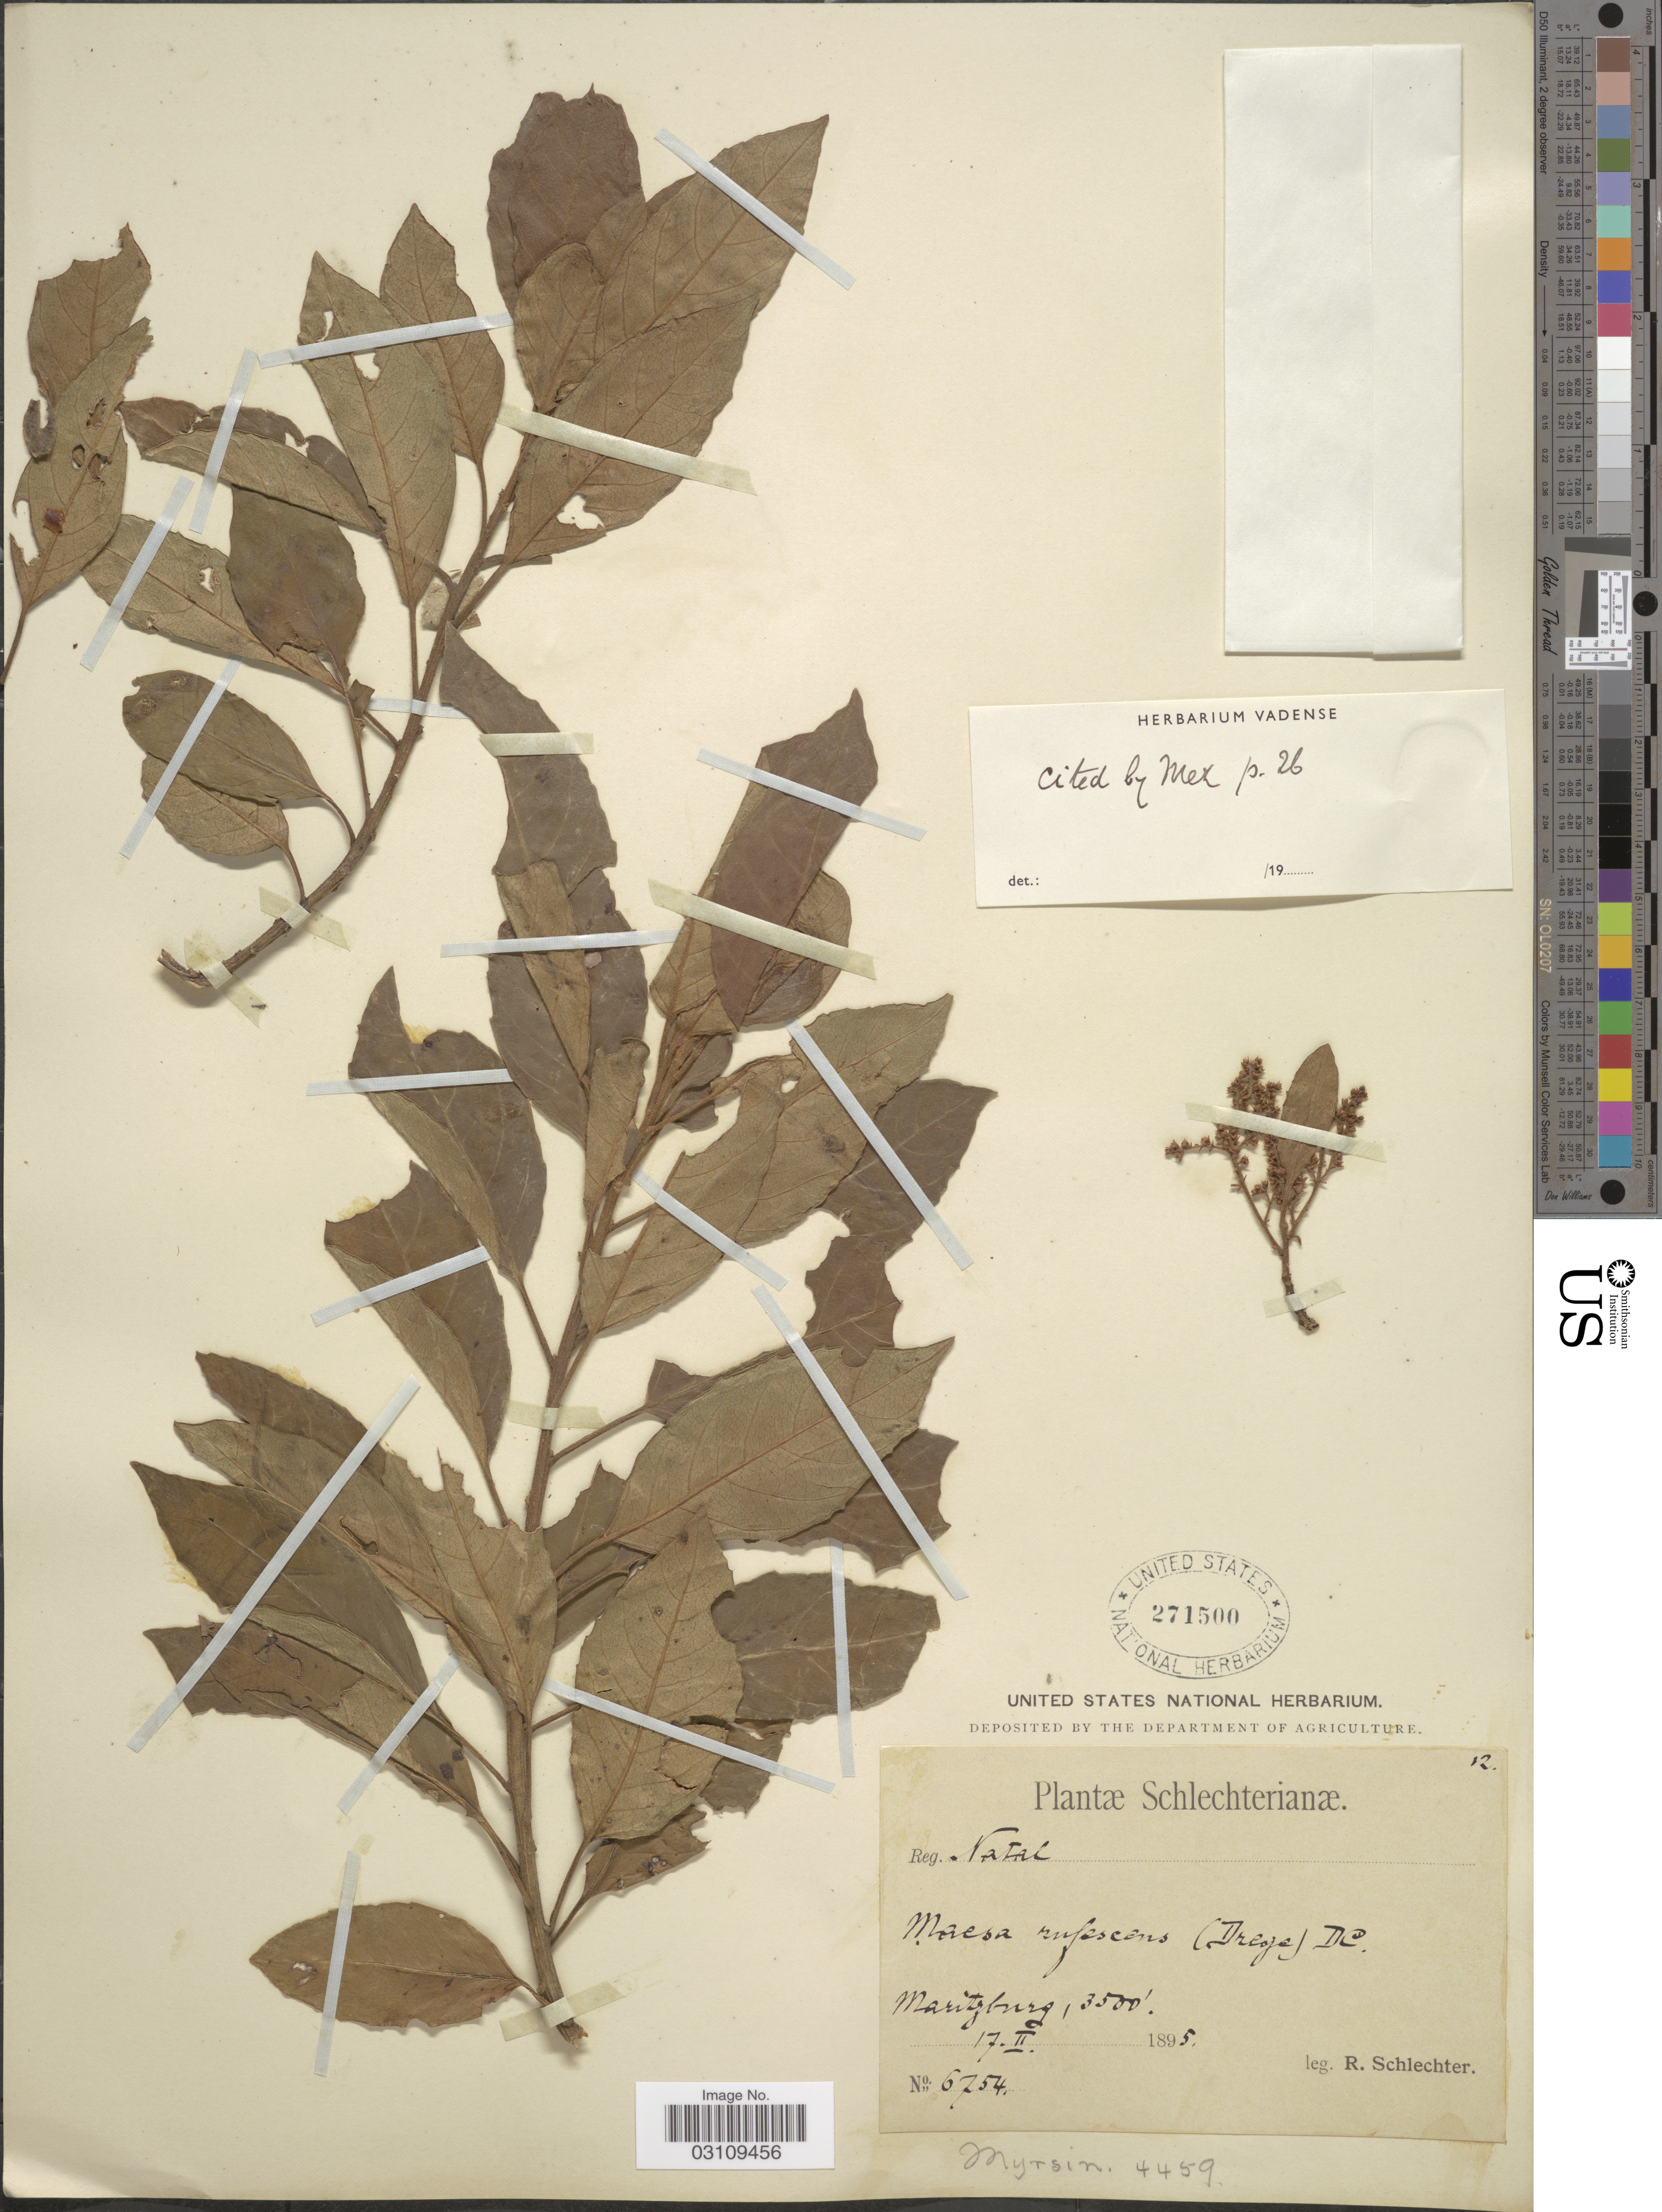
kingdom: Plantae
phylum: Tracheophyta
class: Magnoliopsida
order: Ericales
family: Primulaceae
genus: Maesa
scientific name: Maesa rufescens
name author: A. DC.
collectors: F. R. R. Schlechter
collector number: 6754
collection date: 1895-02-17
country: South Africa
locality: Maritzburg.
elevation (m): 1067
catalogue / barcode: US 271500